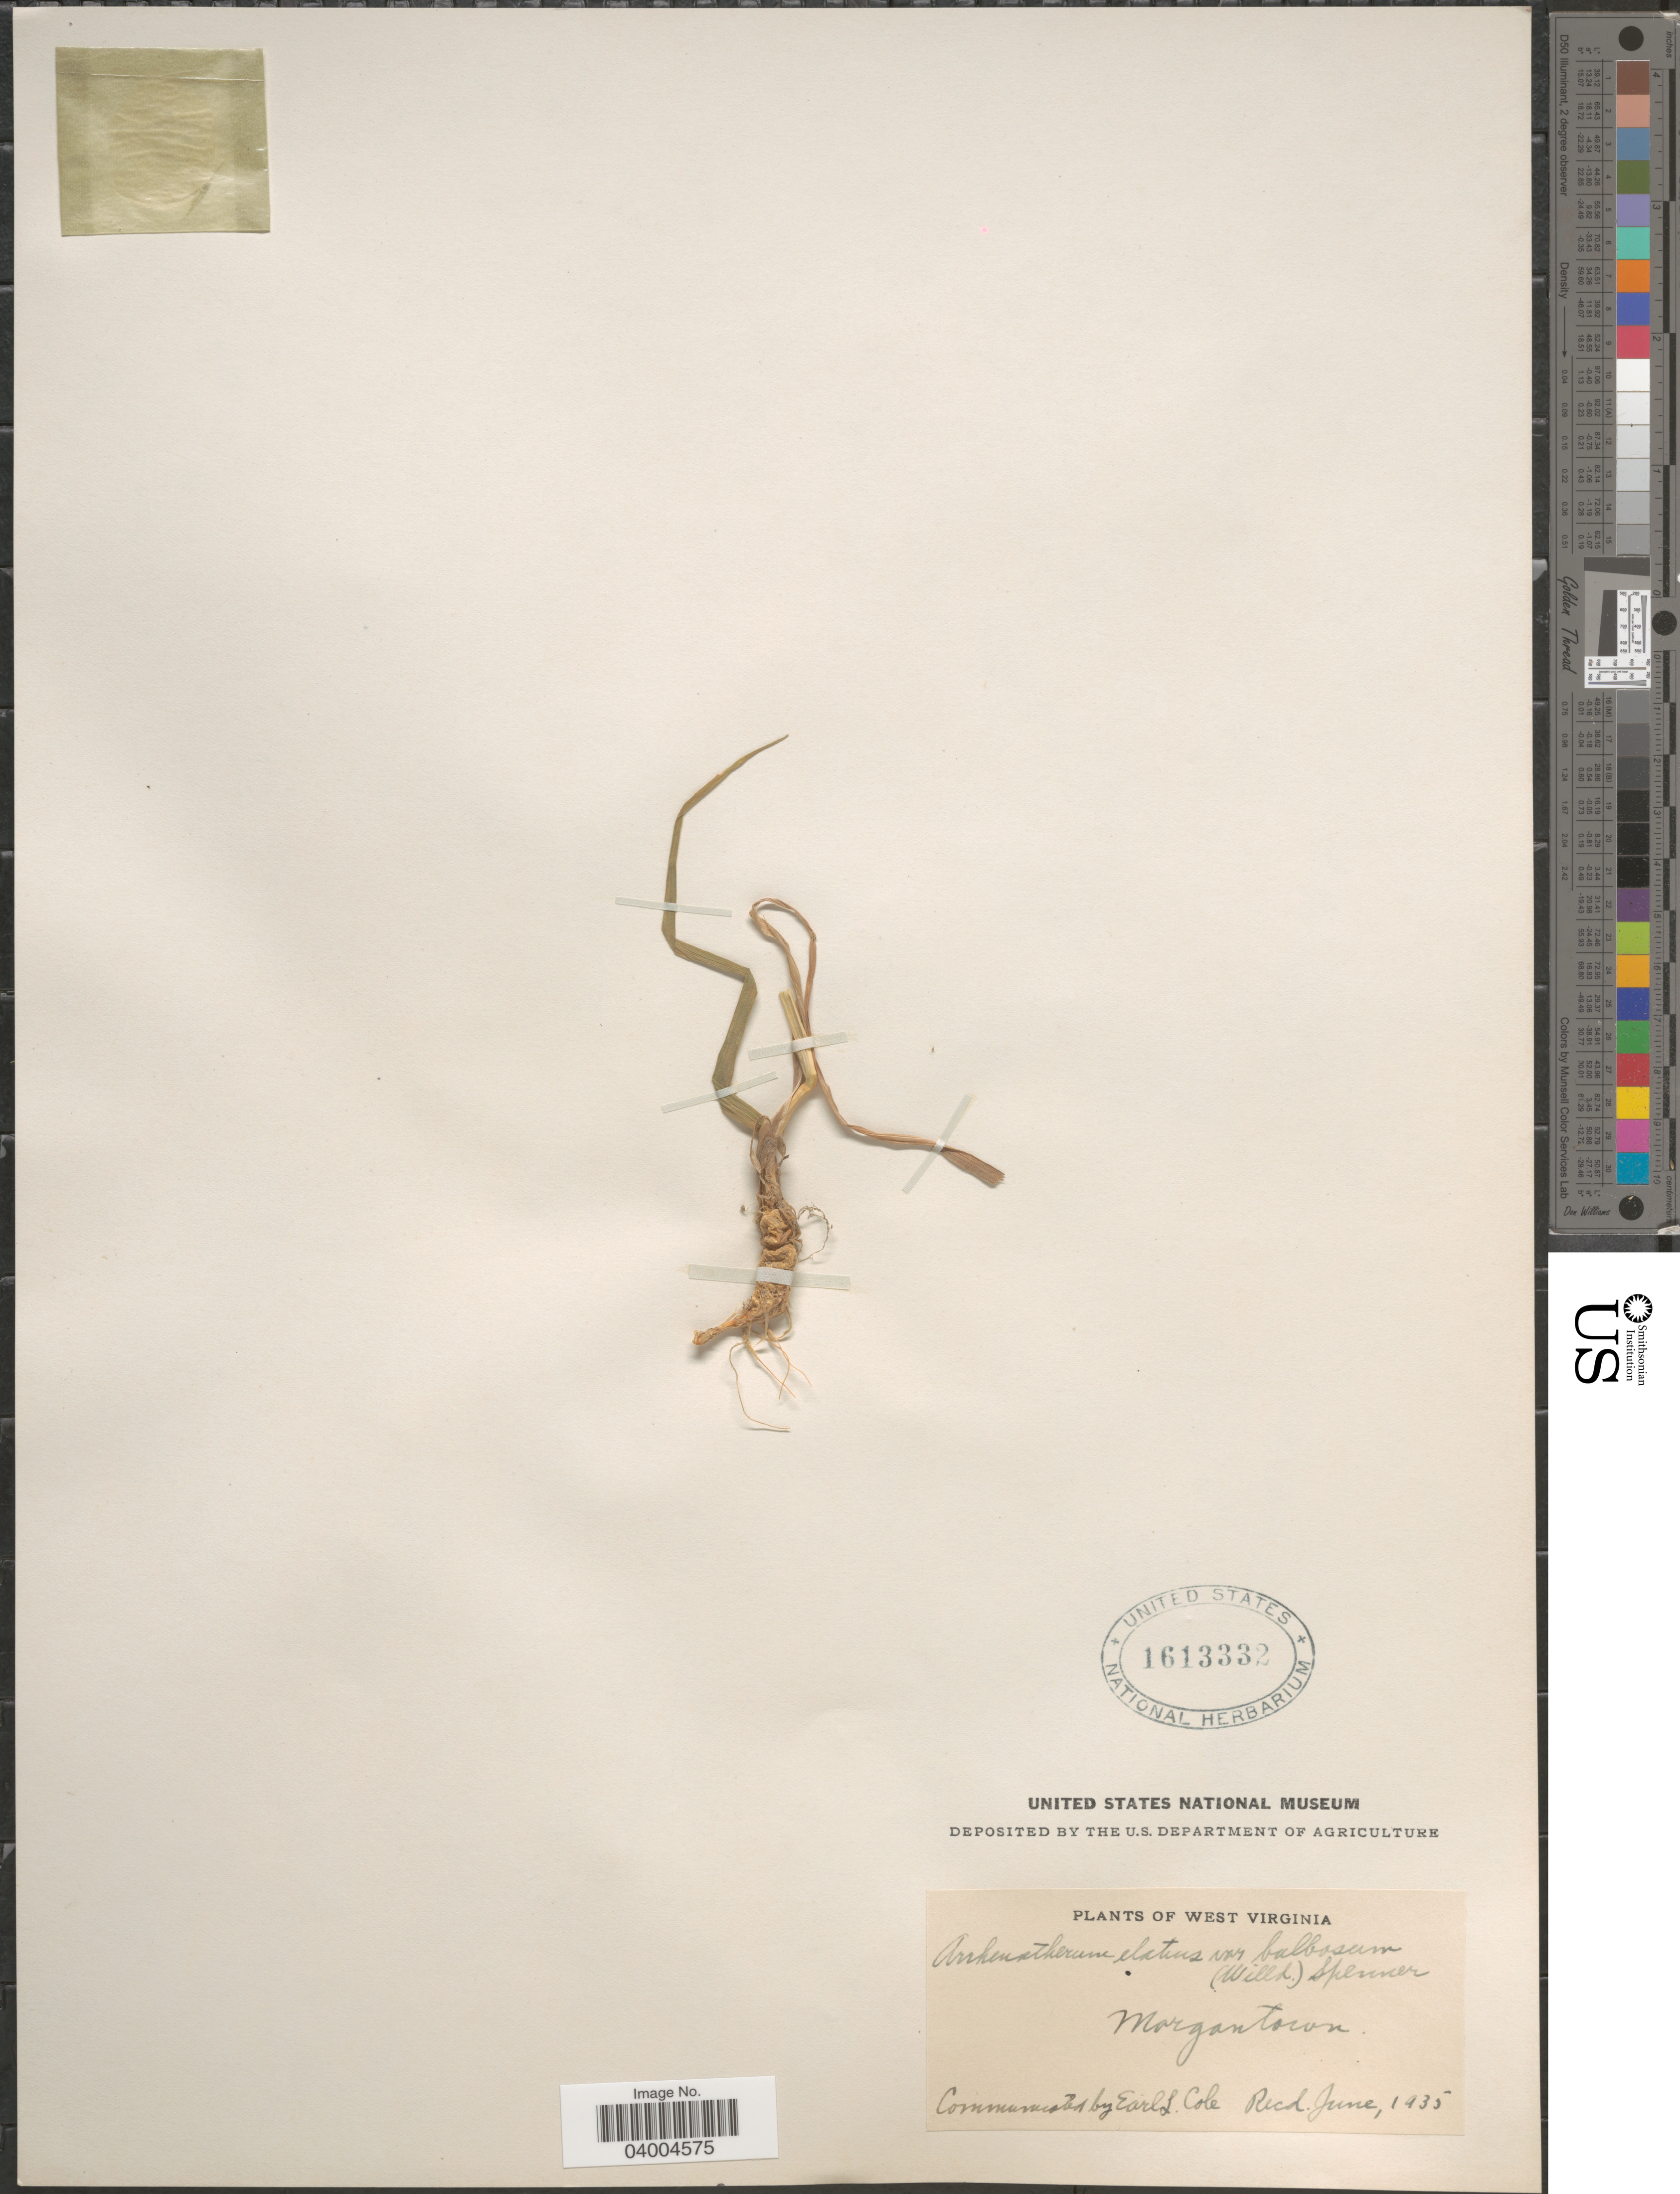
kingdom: Plantae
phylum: Tracheophyta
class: Liliopsida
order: Poales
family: Poaceae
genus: Arrhenatherum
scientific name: Arrhenatherum elatius subsp. bulbosum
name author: (Willd.) G. Martens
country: United States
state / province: West Virginia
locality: Morgantown.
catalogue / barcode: US 1613332